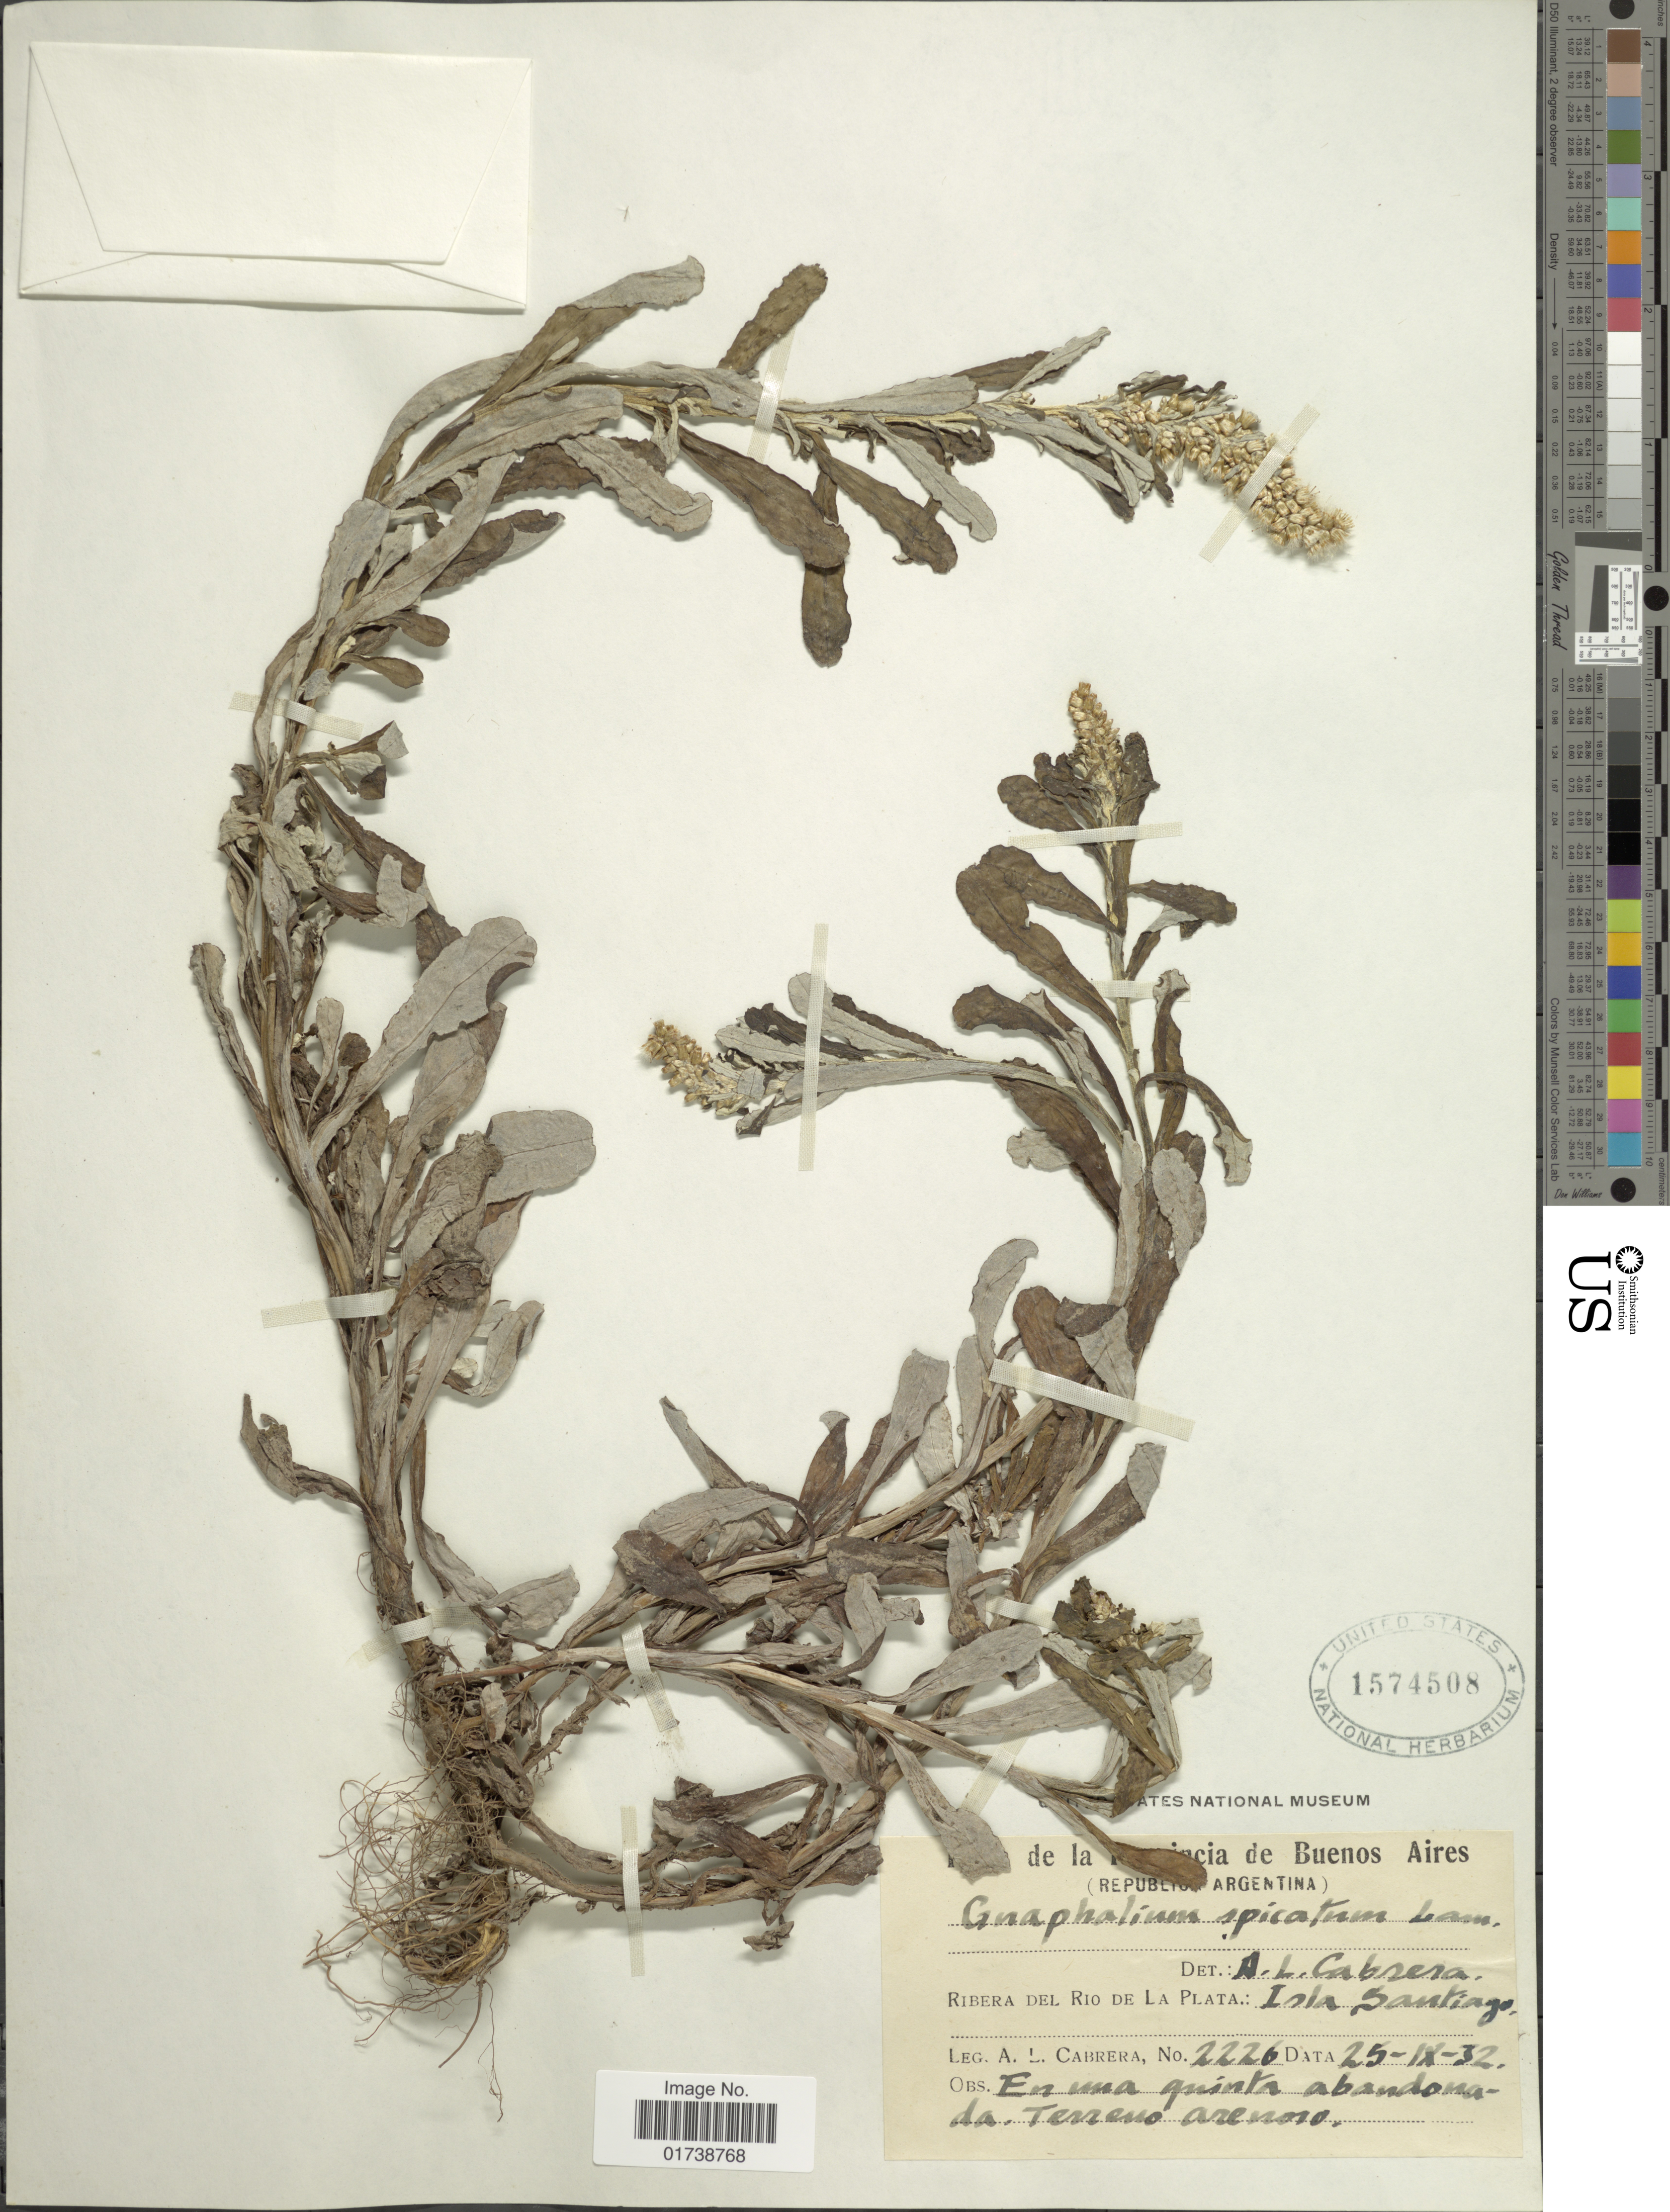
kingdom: Plantae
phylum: Tracheophyta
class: Magnoliopsida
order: Asterales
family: Asteraceae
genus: Gamochaeta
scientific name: Gamochaeta spicata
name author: (Lam.) Cabrera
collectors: A. L. Cabrera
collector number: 2226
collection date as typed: Transcribed d/m/y: 25/9/32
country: Argentina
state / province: Buenos Aires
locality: Ribera Del Rio De La Plata: Lola Santiago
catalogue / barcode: US 1574508